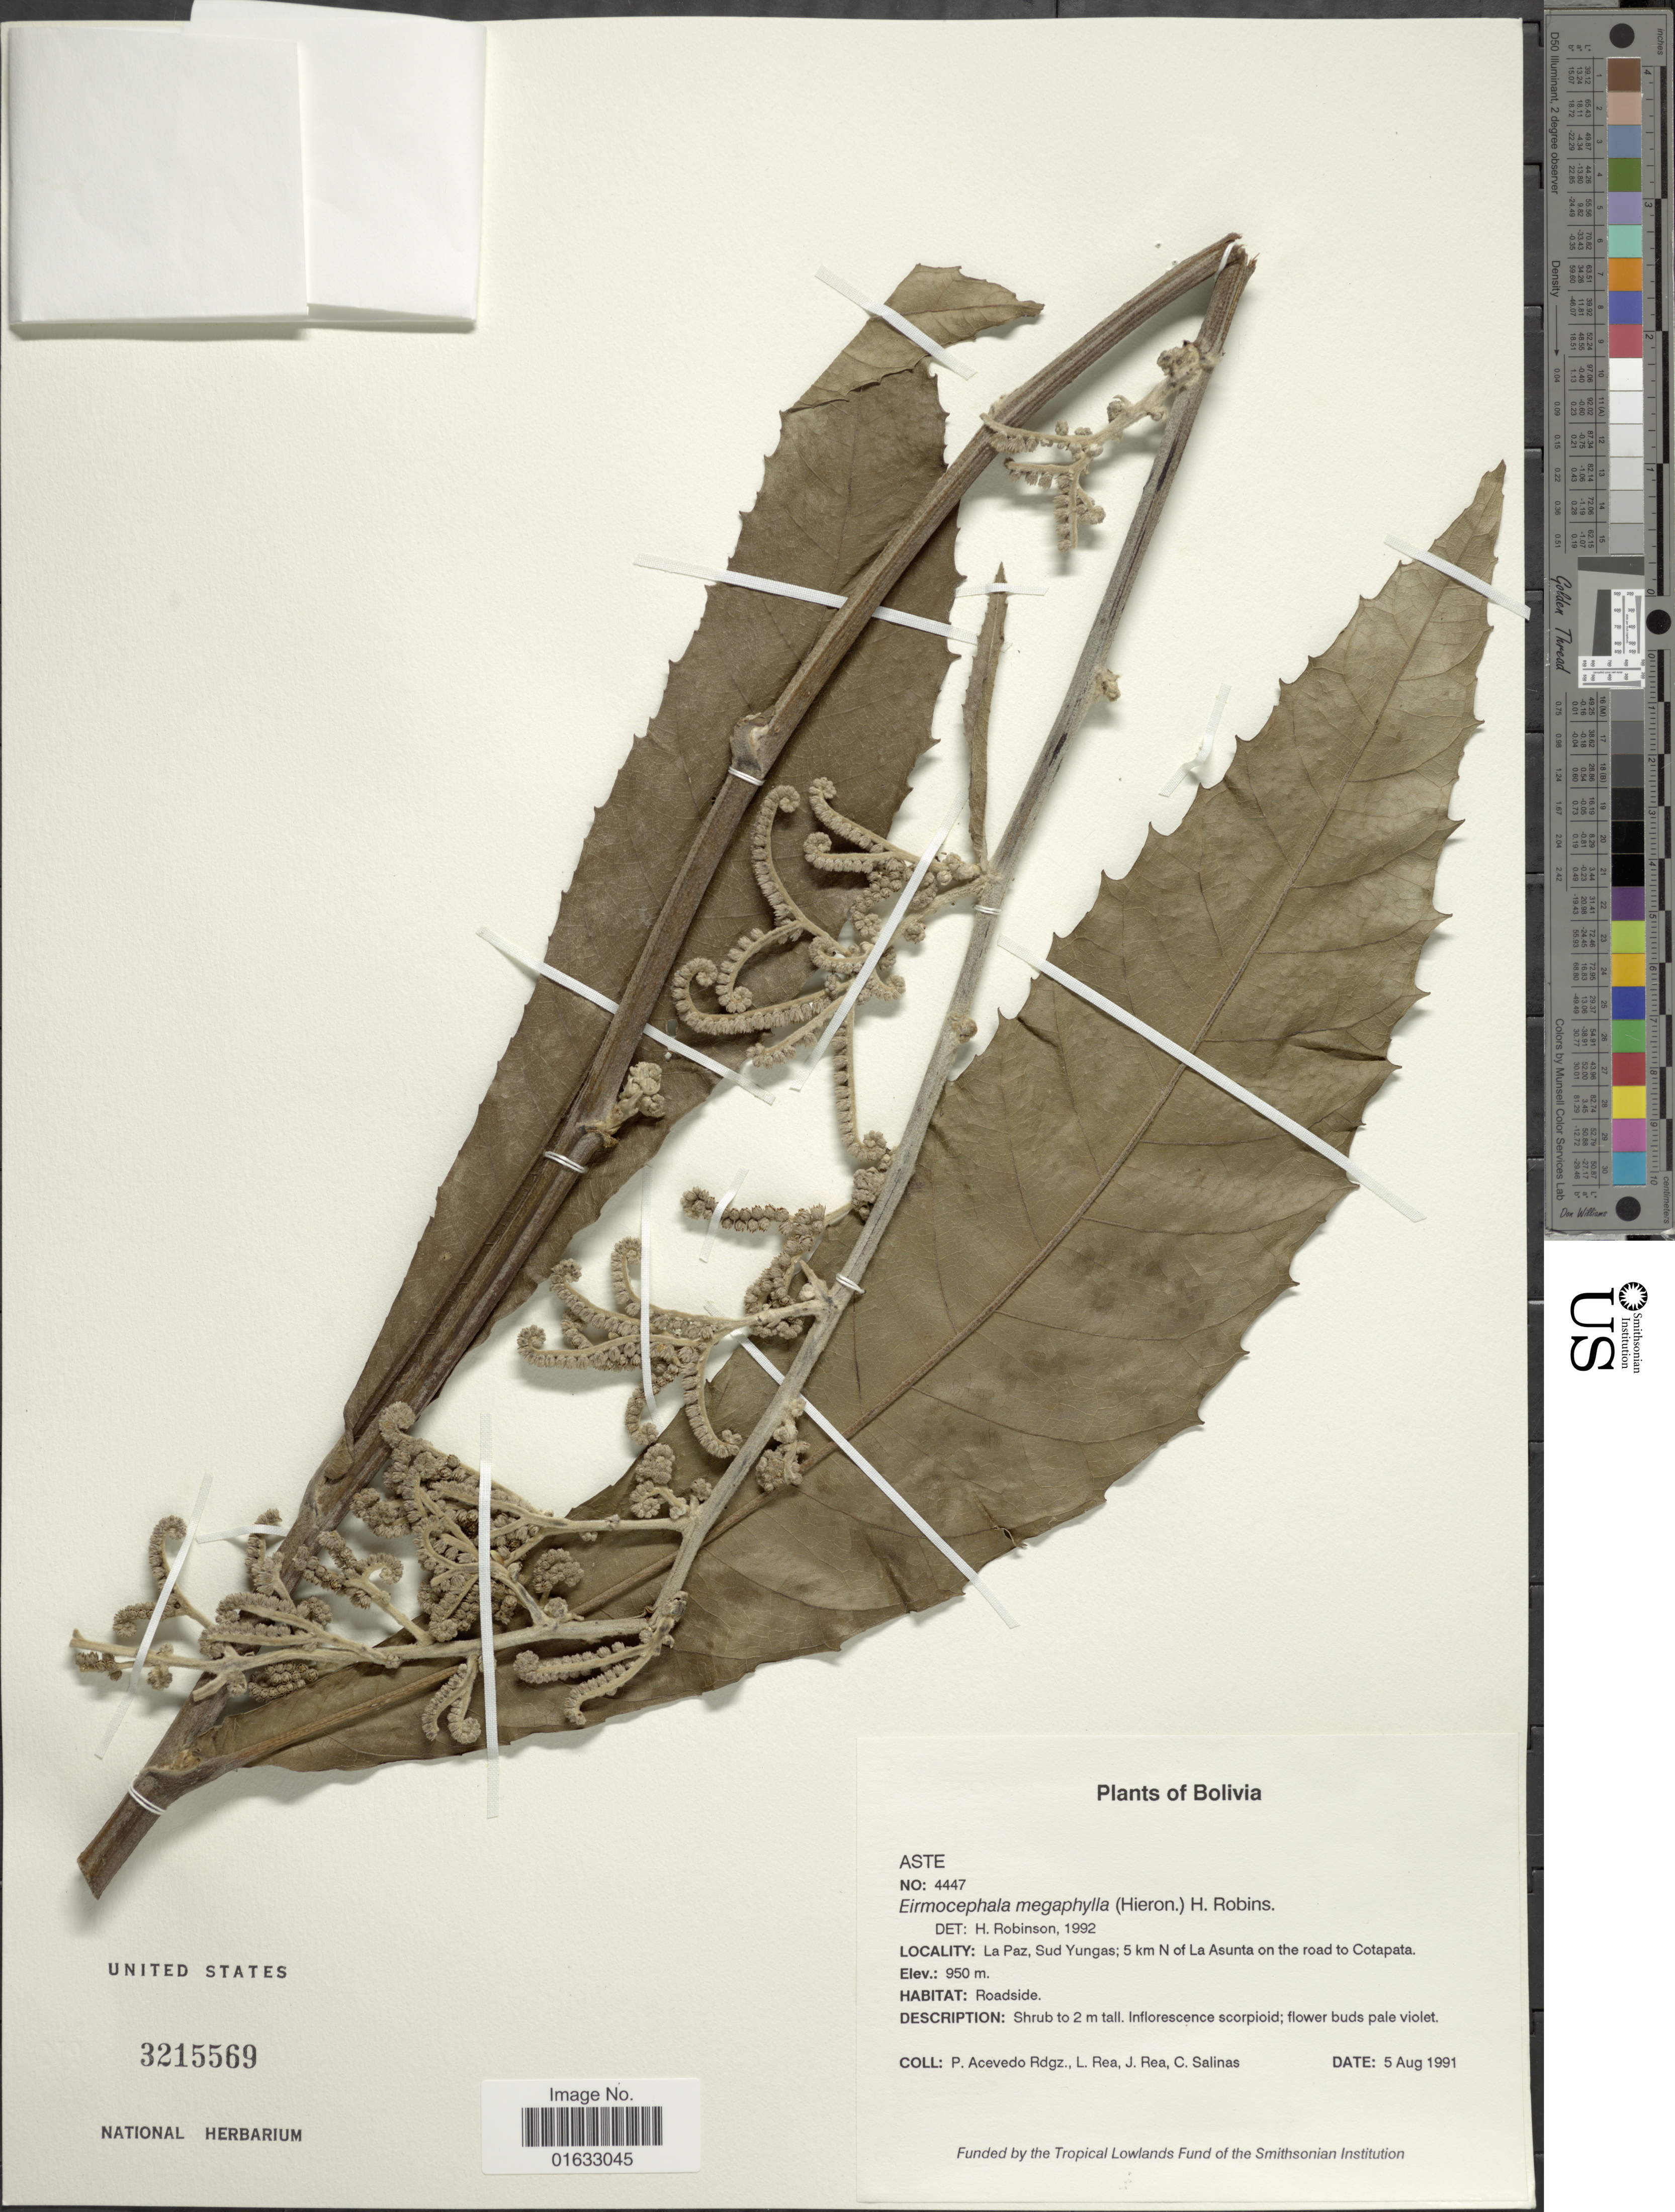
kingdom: Plantae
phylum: Tracheophyta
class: Magnoliopsida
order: Asterales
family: Asteraceae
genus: Eirmocephala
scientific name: Eirmocephala megaphylla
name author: (Hieron.) H. Rob.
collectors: P. Acevedo-Rodr., L. Rea, J. Rea & C. Salinas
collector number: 4447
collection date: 1991-08-05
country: Bolivia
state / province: La Paz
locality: Bolivia, La Paz, Sud Yungas; 5 km N of La Asunta on the road to Cotapata.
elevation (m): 950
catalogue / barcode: US 3215569